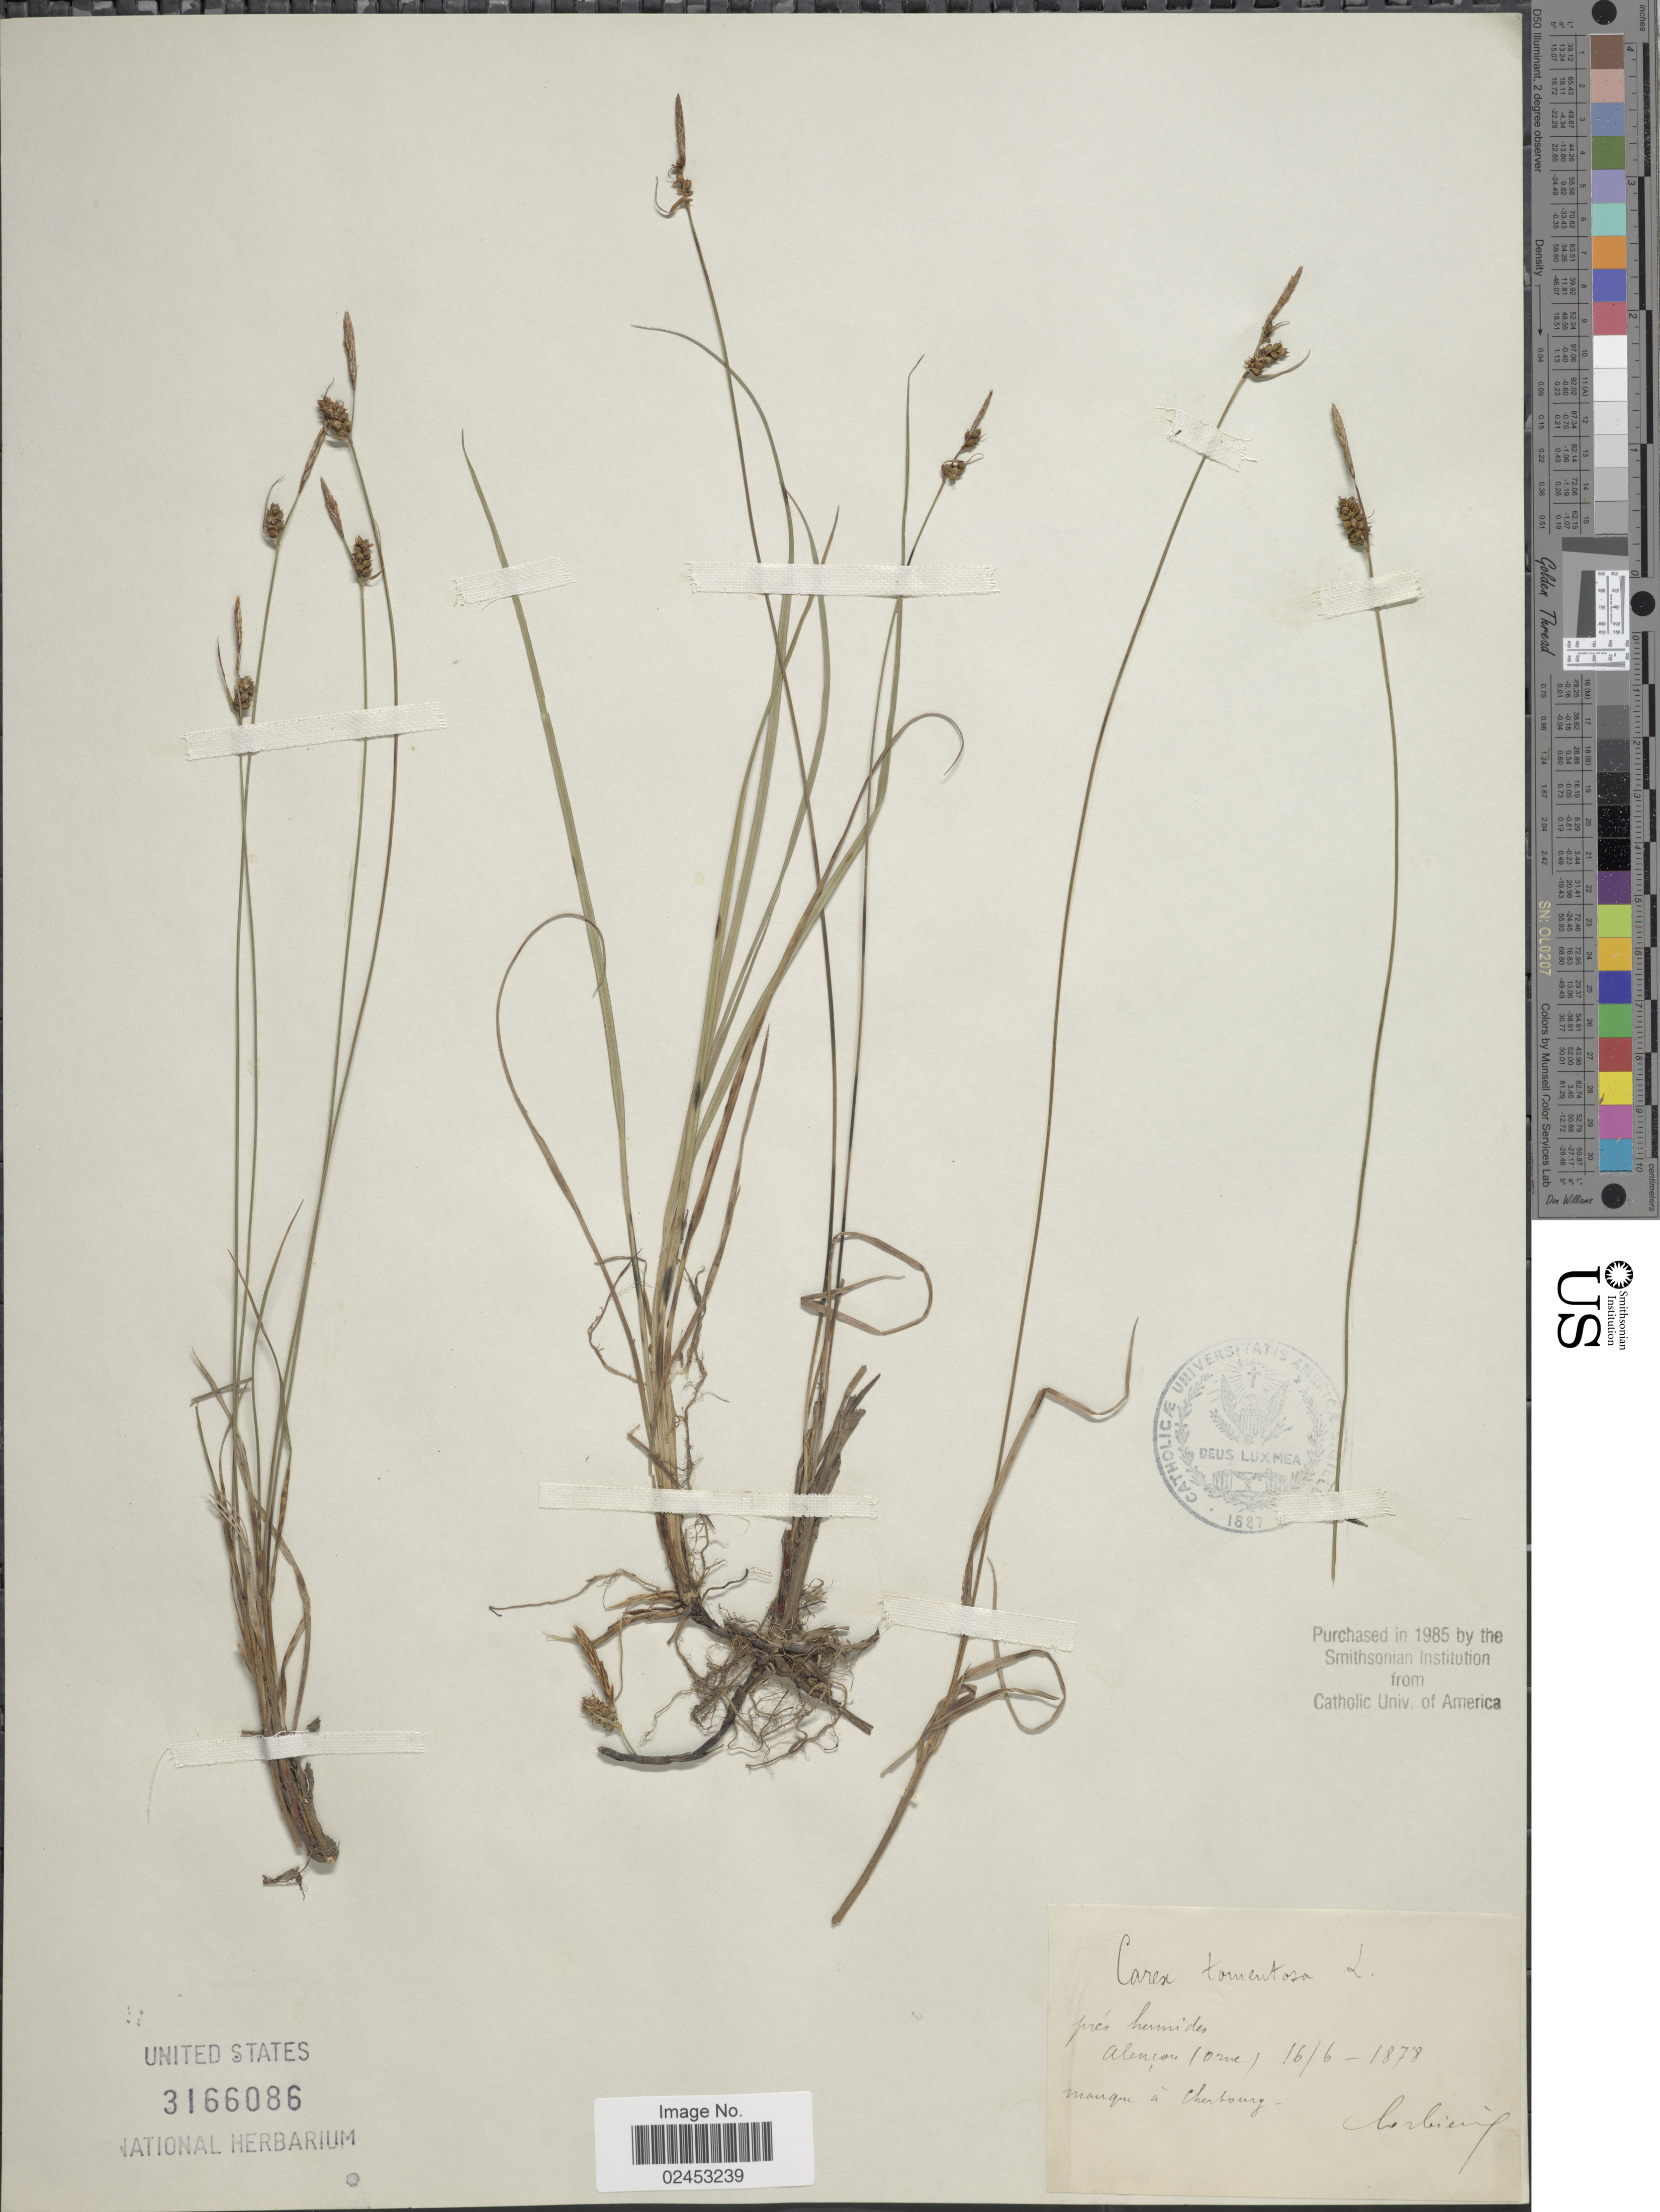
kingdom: Plantae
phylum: Tracheophyta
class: Liliopsida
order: Poales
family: Cyperaceae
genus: Carex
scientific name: Carex tomentosa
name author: L.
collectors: Corbiere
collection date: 1878-06-16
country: France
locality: Pres humides Alençon (Orne), manque a Cherbourg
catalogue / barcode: US 3166086